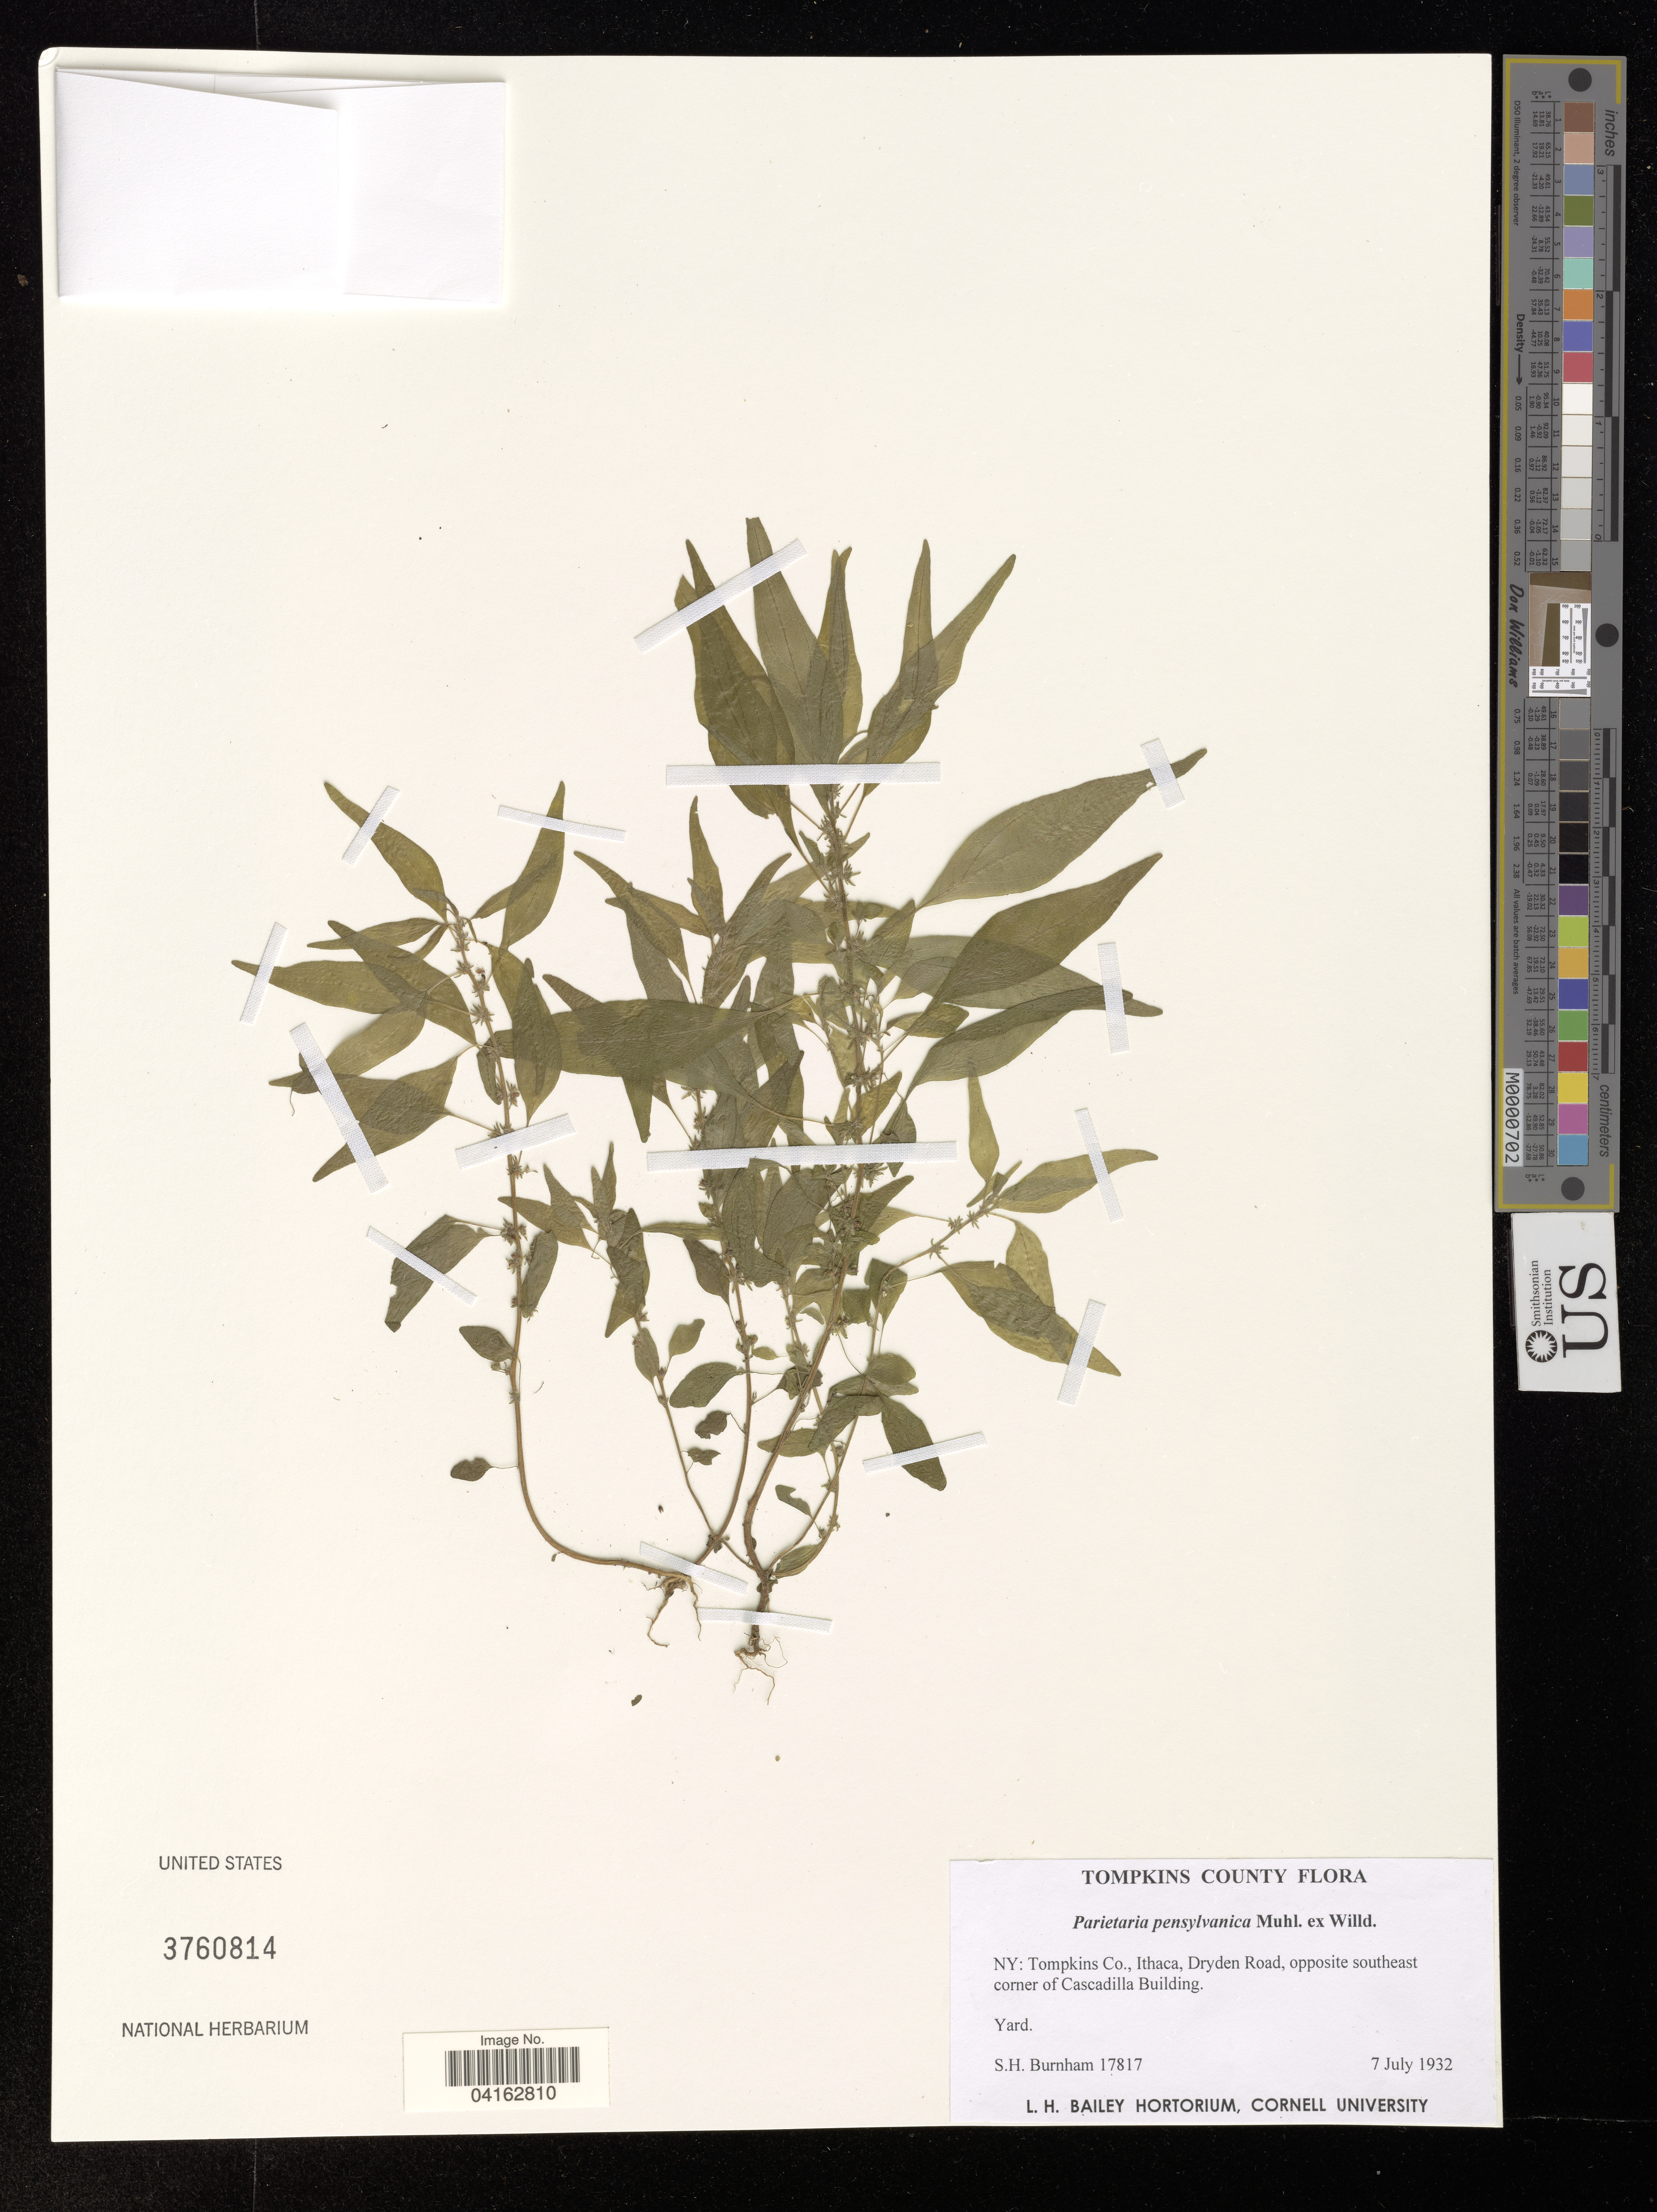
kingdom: Plantae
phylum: Tracheophyta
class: Magnoliopsida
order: Rosales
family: Urticaceae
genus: Parietaria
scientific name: Parietaria pensylvanica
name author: Muhl. ex Willd.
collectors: S. Burnham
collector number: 17817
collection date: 1932-07-07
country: United States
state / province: New York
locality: Tompkins County. Ithaca, Dryden Road, opposite southeast corner of Cascadilla Building.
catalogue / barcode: US 3760814